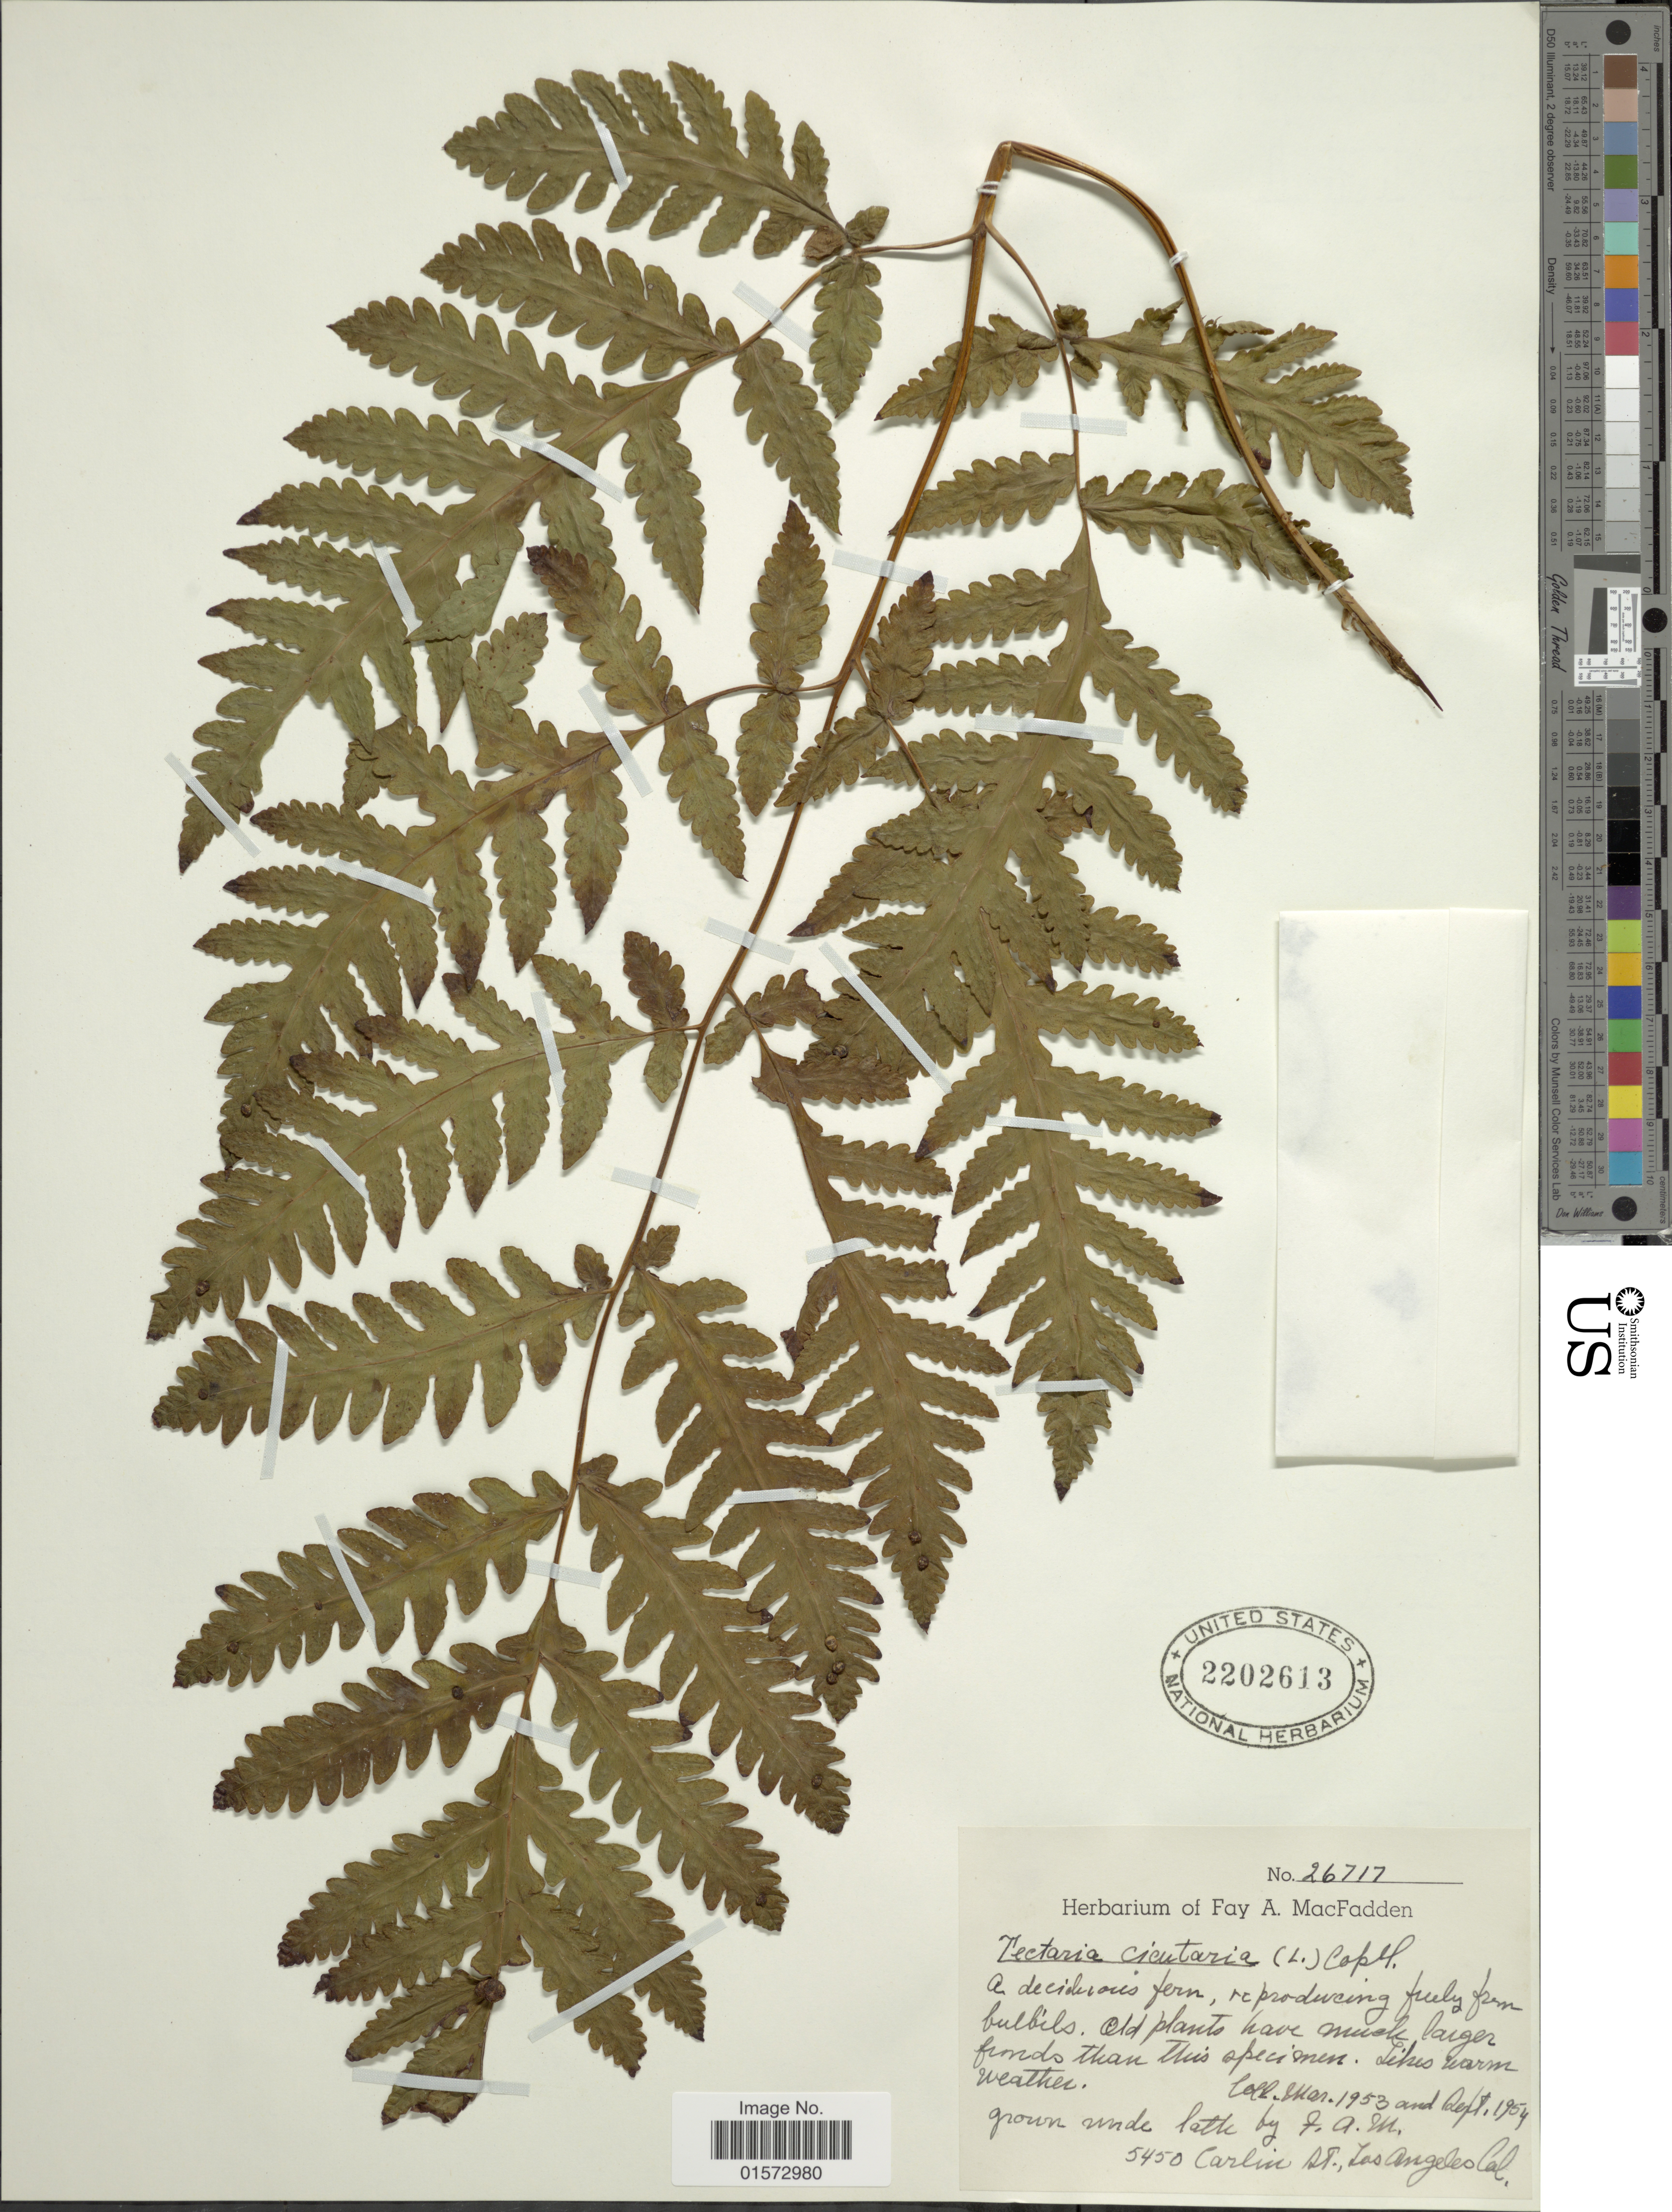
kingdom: Plantae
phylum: Tracheophyta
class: Polypodiopsida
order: Polypodiales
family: Tectariaceae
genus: Tectaria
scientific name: Tectaria cicutaria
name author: (L.) Copel.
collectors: ex herb. Fay A. MacFadden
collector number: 26717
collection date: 1953-03/1954-09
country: United States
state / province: California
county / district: Los Angeles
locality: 5450 Carlin St., Los Angeles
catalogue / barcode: US 2202613